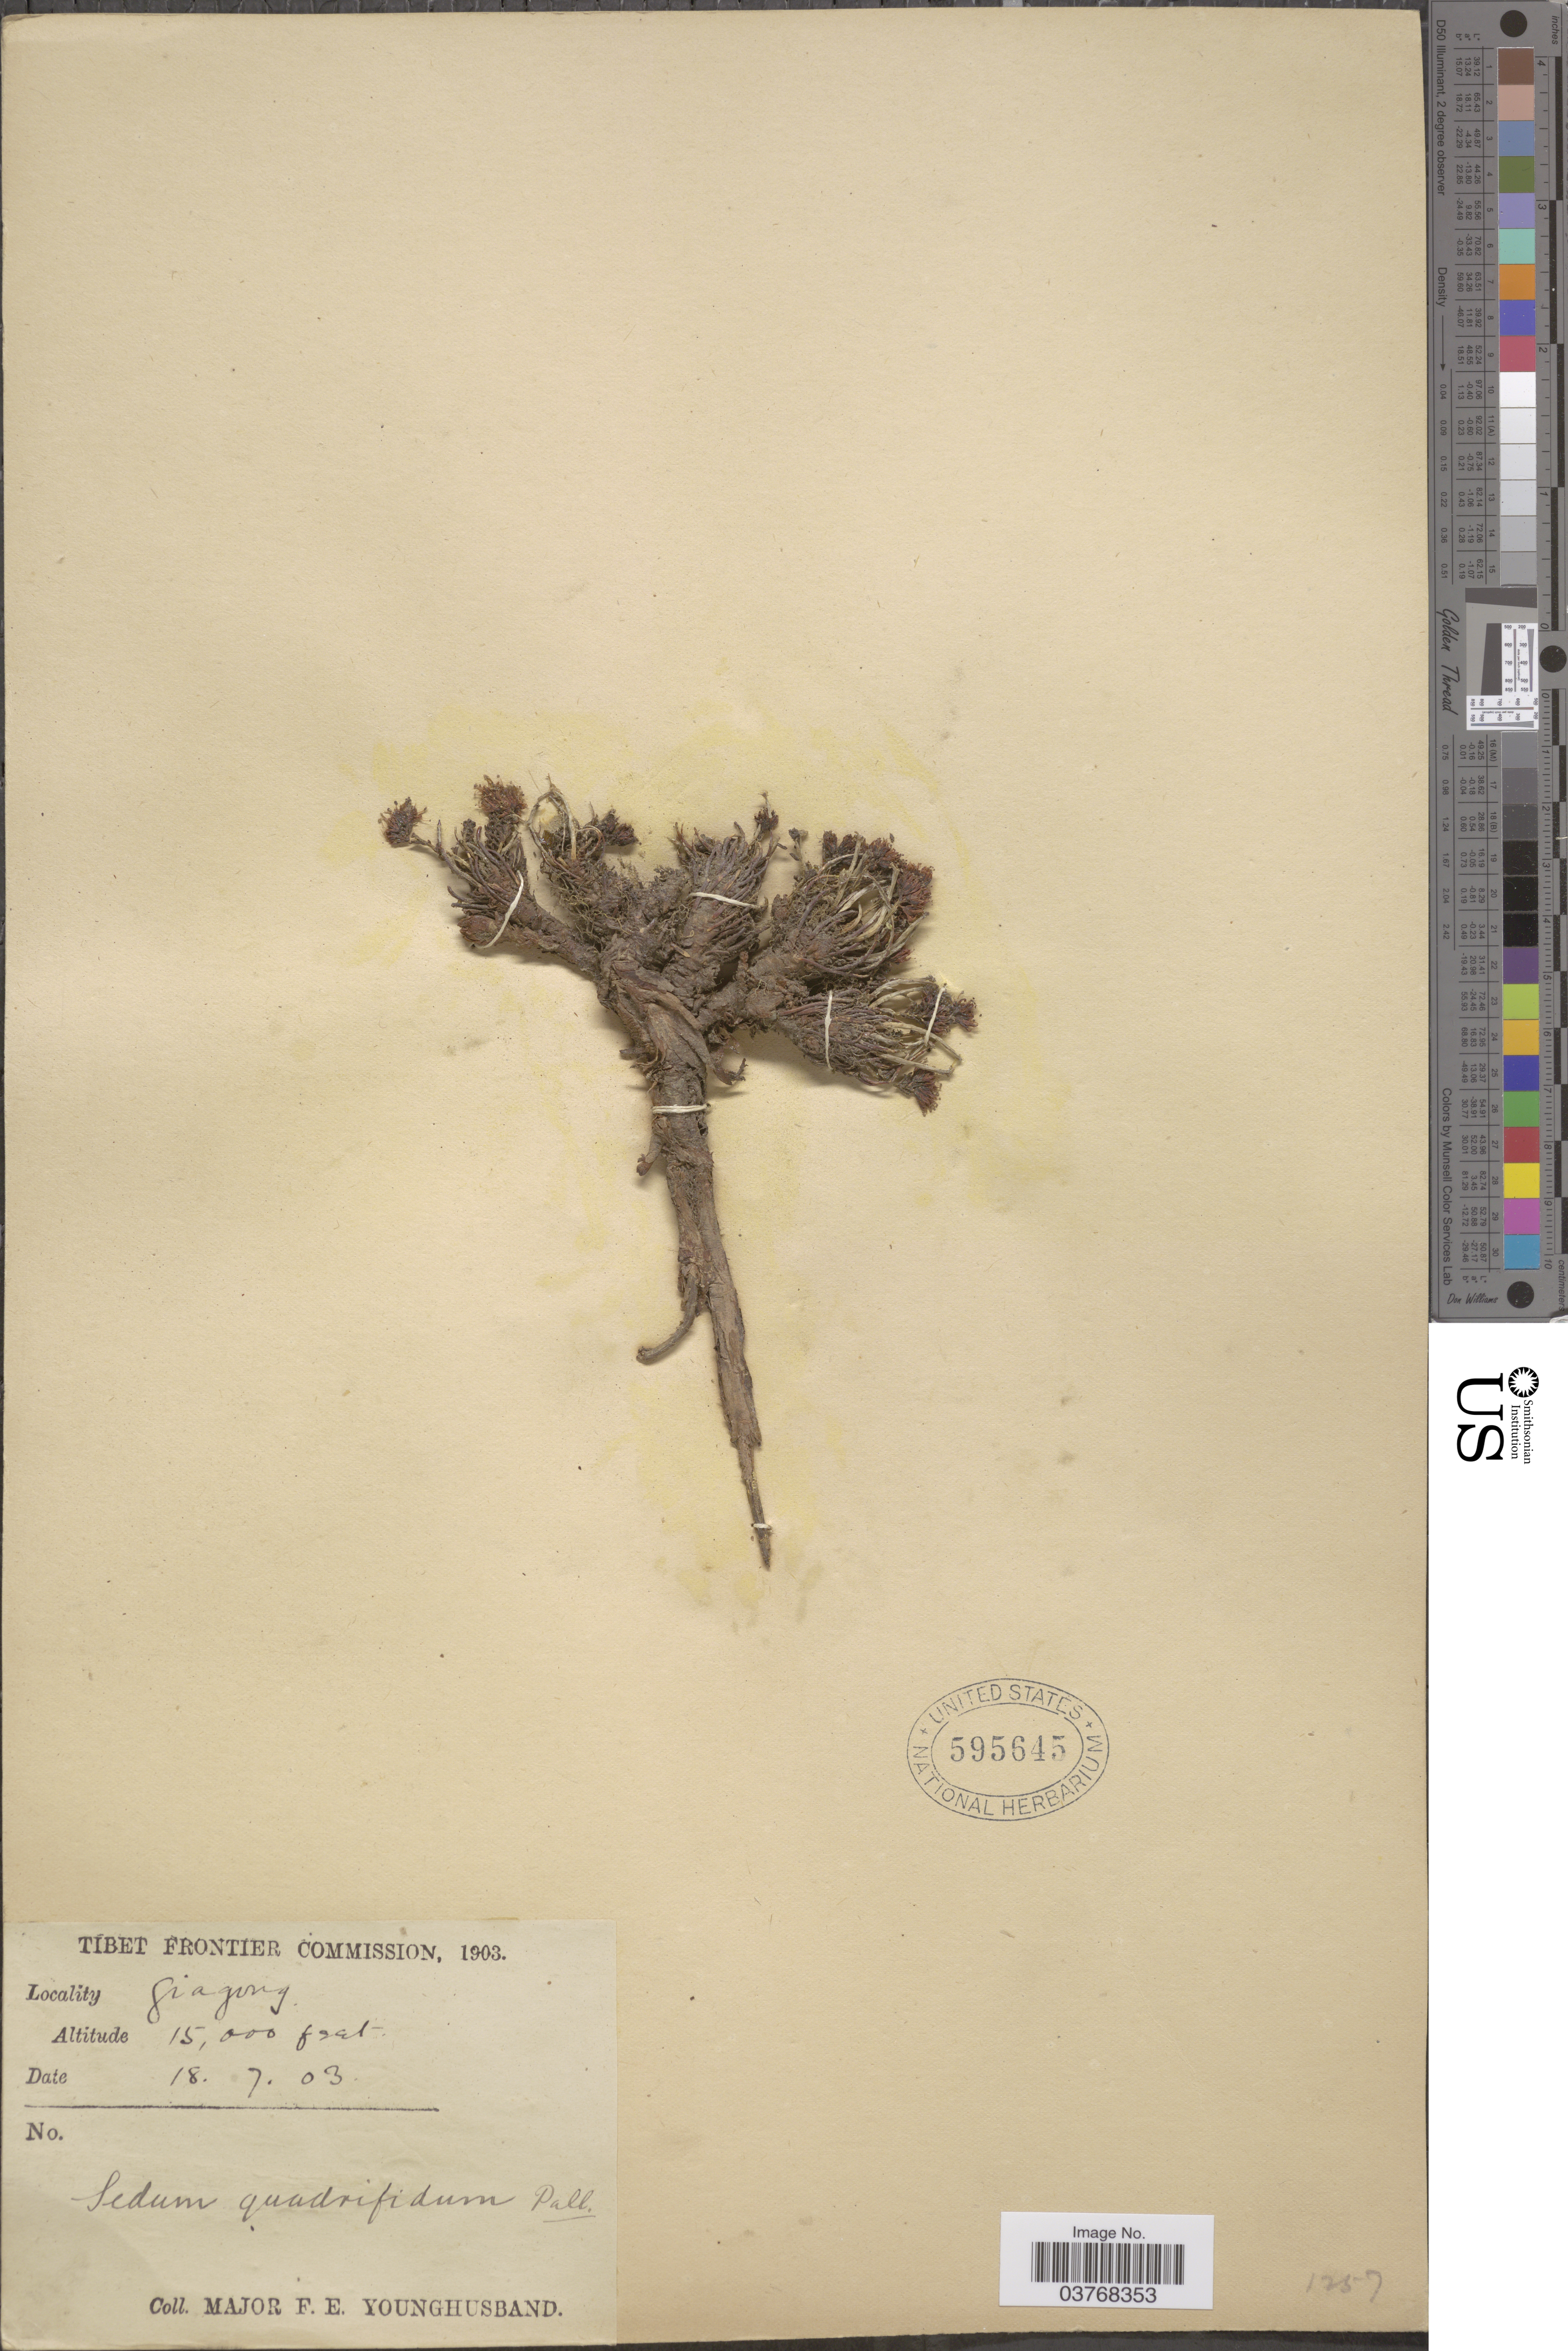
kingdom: Plantae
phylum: Tracheophyta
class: Magnoliopsida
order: Saxifragales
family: Crassulaceae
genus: Rhodiola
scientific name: Rhodiola quadrifida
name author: (Pall.) Fisch. & C.A. Mey.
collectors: F. Younghusband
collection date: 1903-07-18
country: China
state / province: Xizang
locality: Giagong. [interpreted]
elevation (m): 4572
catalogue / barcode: US 595645